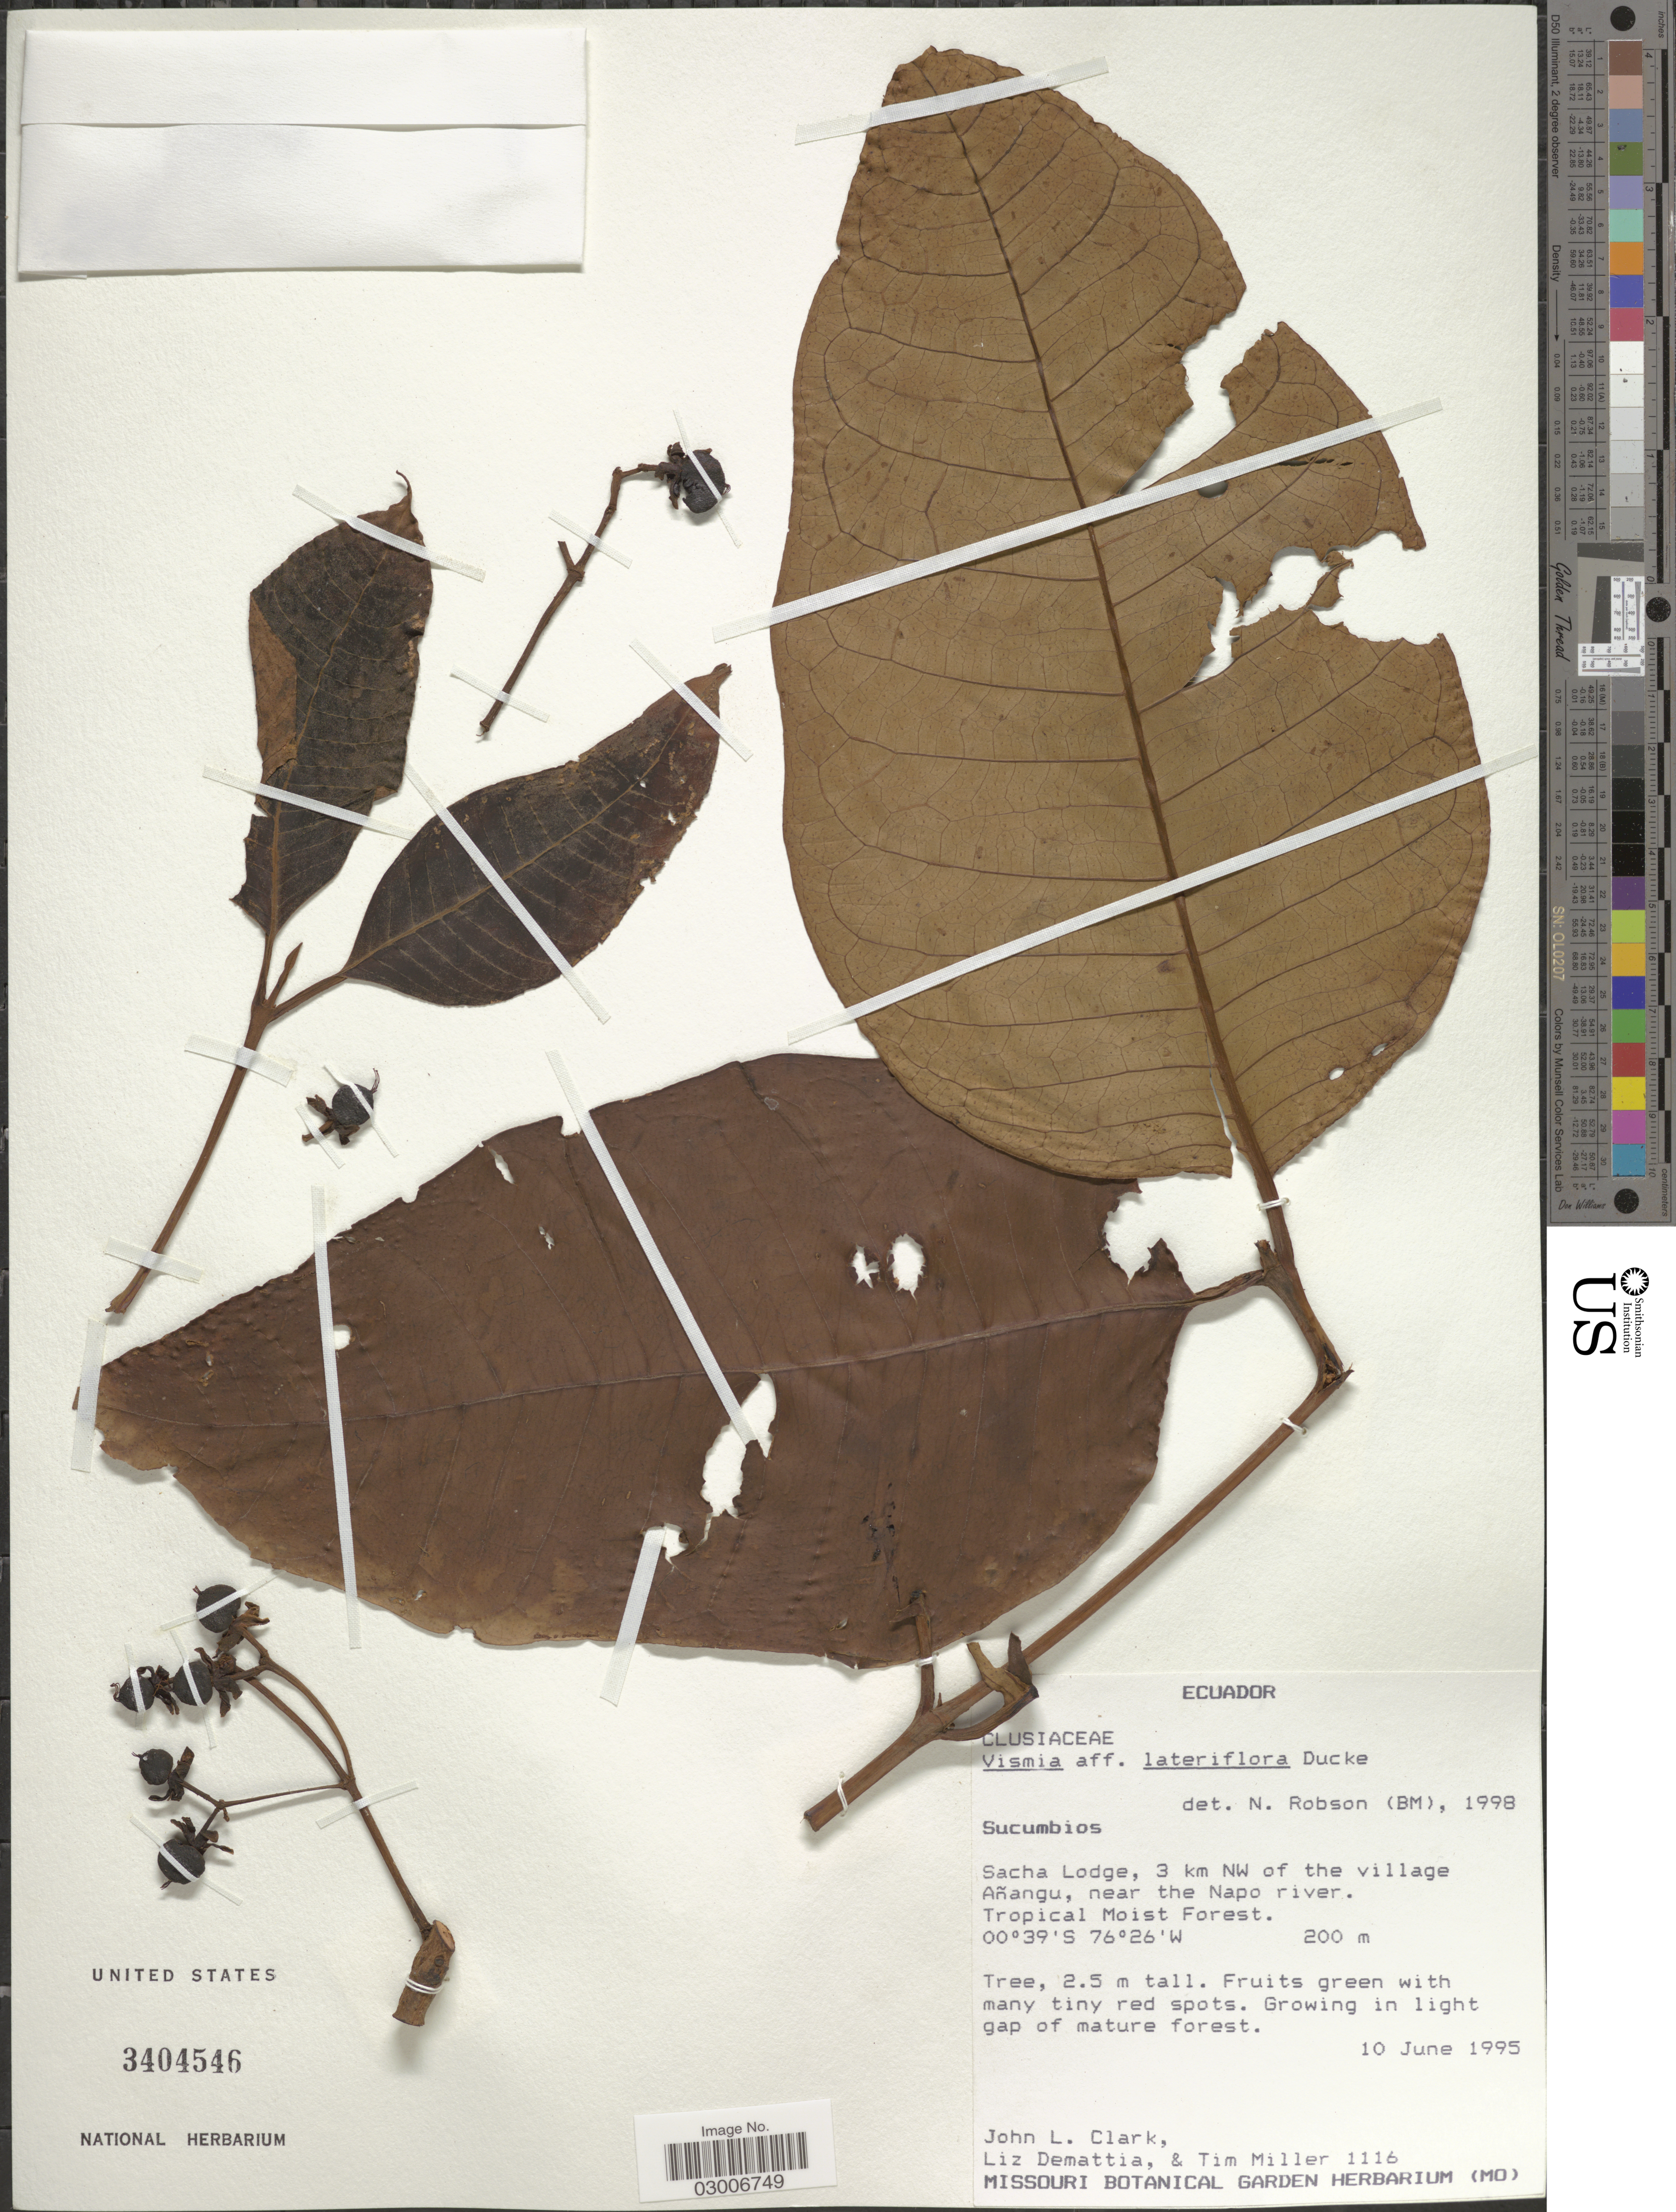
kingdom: Plantae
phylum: Tracheophyta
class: Magnoliopsida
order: Malpighiales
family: Hypericaceae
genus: Vismia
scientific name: Vismia lateriflora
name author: Ducke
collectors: J. L. Clark, L. Demattia & T. Miller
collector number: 1116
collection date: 1995-06-10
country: Ecuador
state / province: Sucumbíos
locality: Sacha Lodge, 3 km NW of the village Añangu, near the Napo River, Tropical Moist Forest.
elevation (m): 200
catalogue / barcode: US 3404546